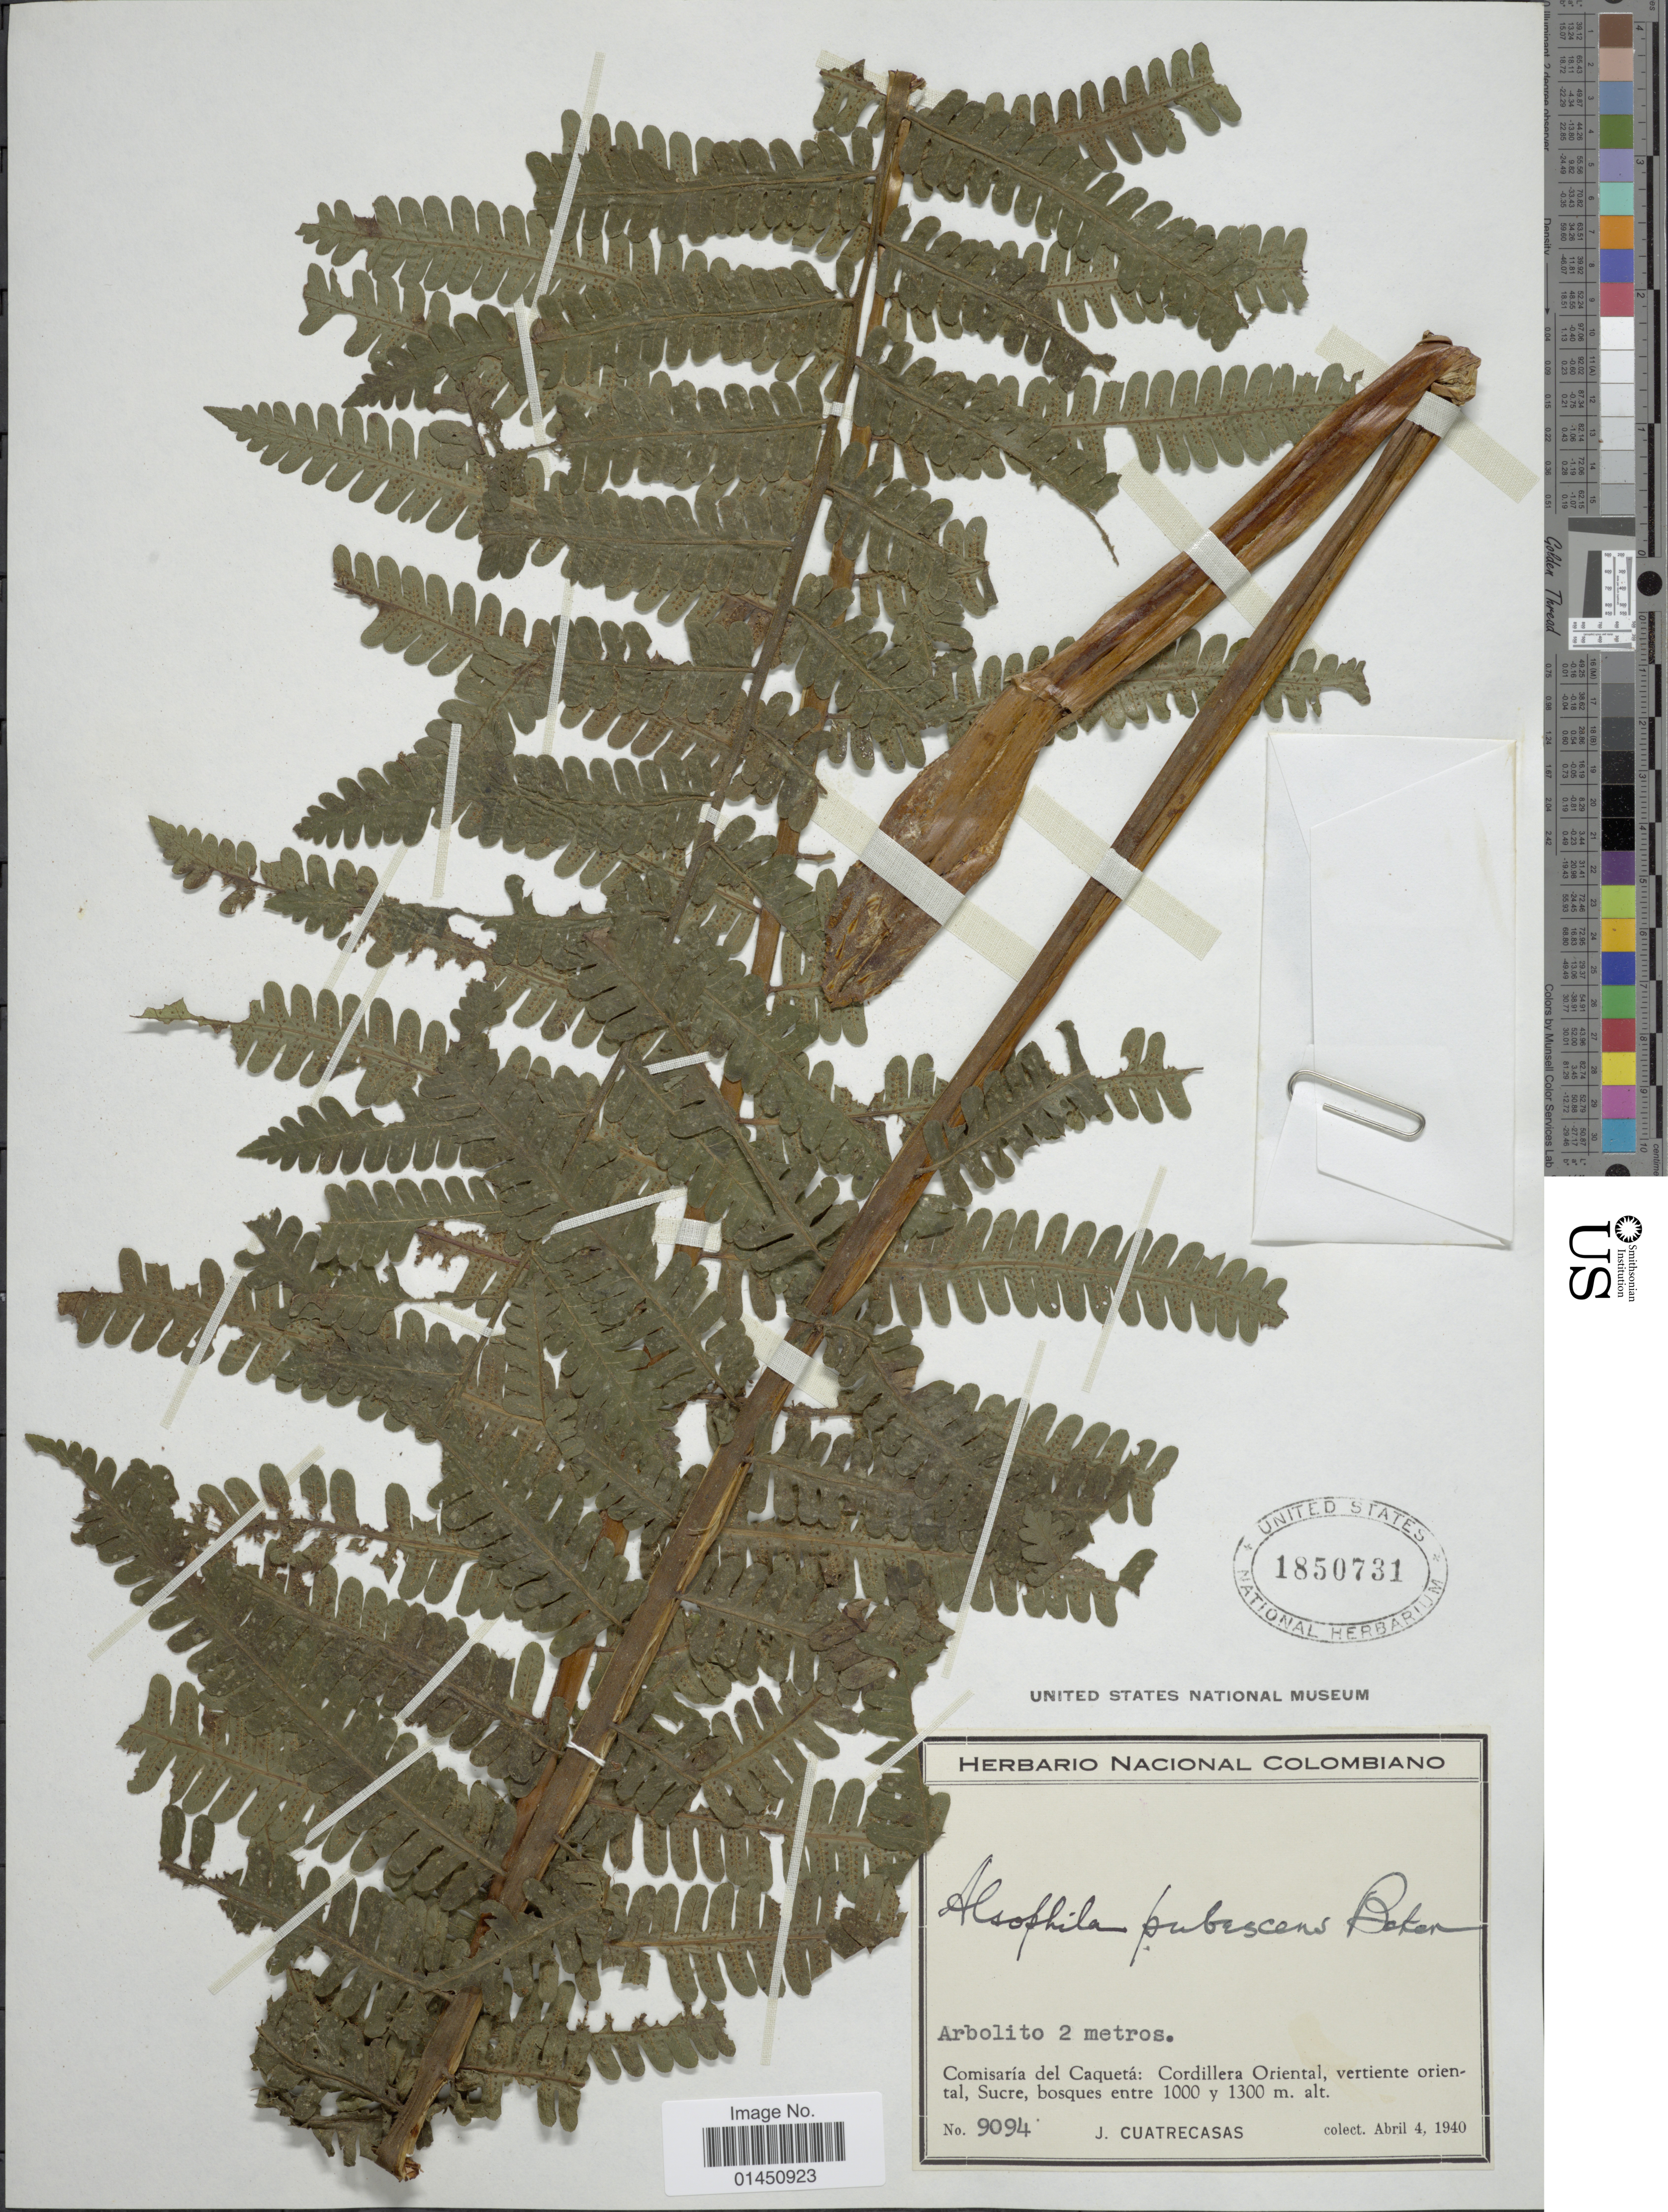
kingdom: Plantae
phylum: Tracheophyta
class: Polypodiopsida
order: Cyatheales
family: Cyatheaceae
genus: Cyathea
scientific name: Cyathea bipinnatifida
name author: (Baker) Domin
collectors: J. Cuatrecasas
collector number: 9094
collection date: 1940-04-04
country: Colombia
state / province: Caquetá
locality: Comisaria del Caqueta: Cordillera Oriental, vertiente oriental, Sucre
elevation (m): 1000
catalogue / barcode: US 1850731